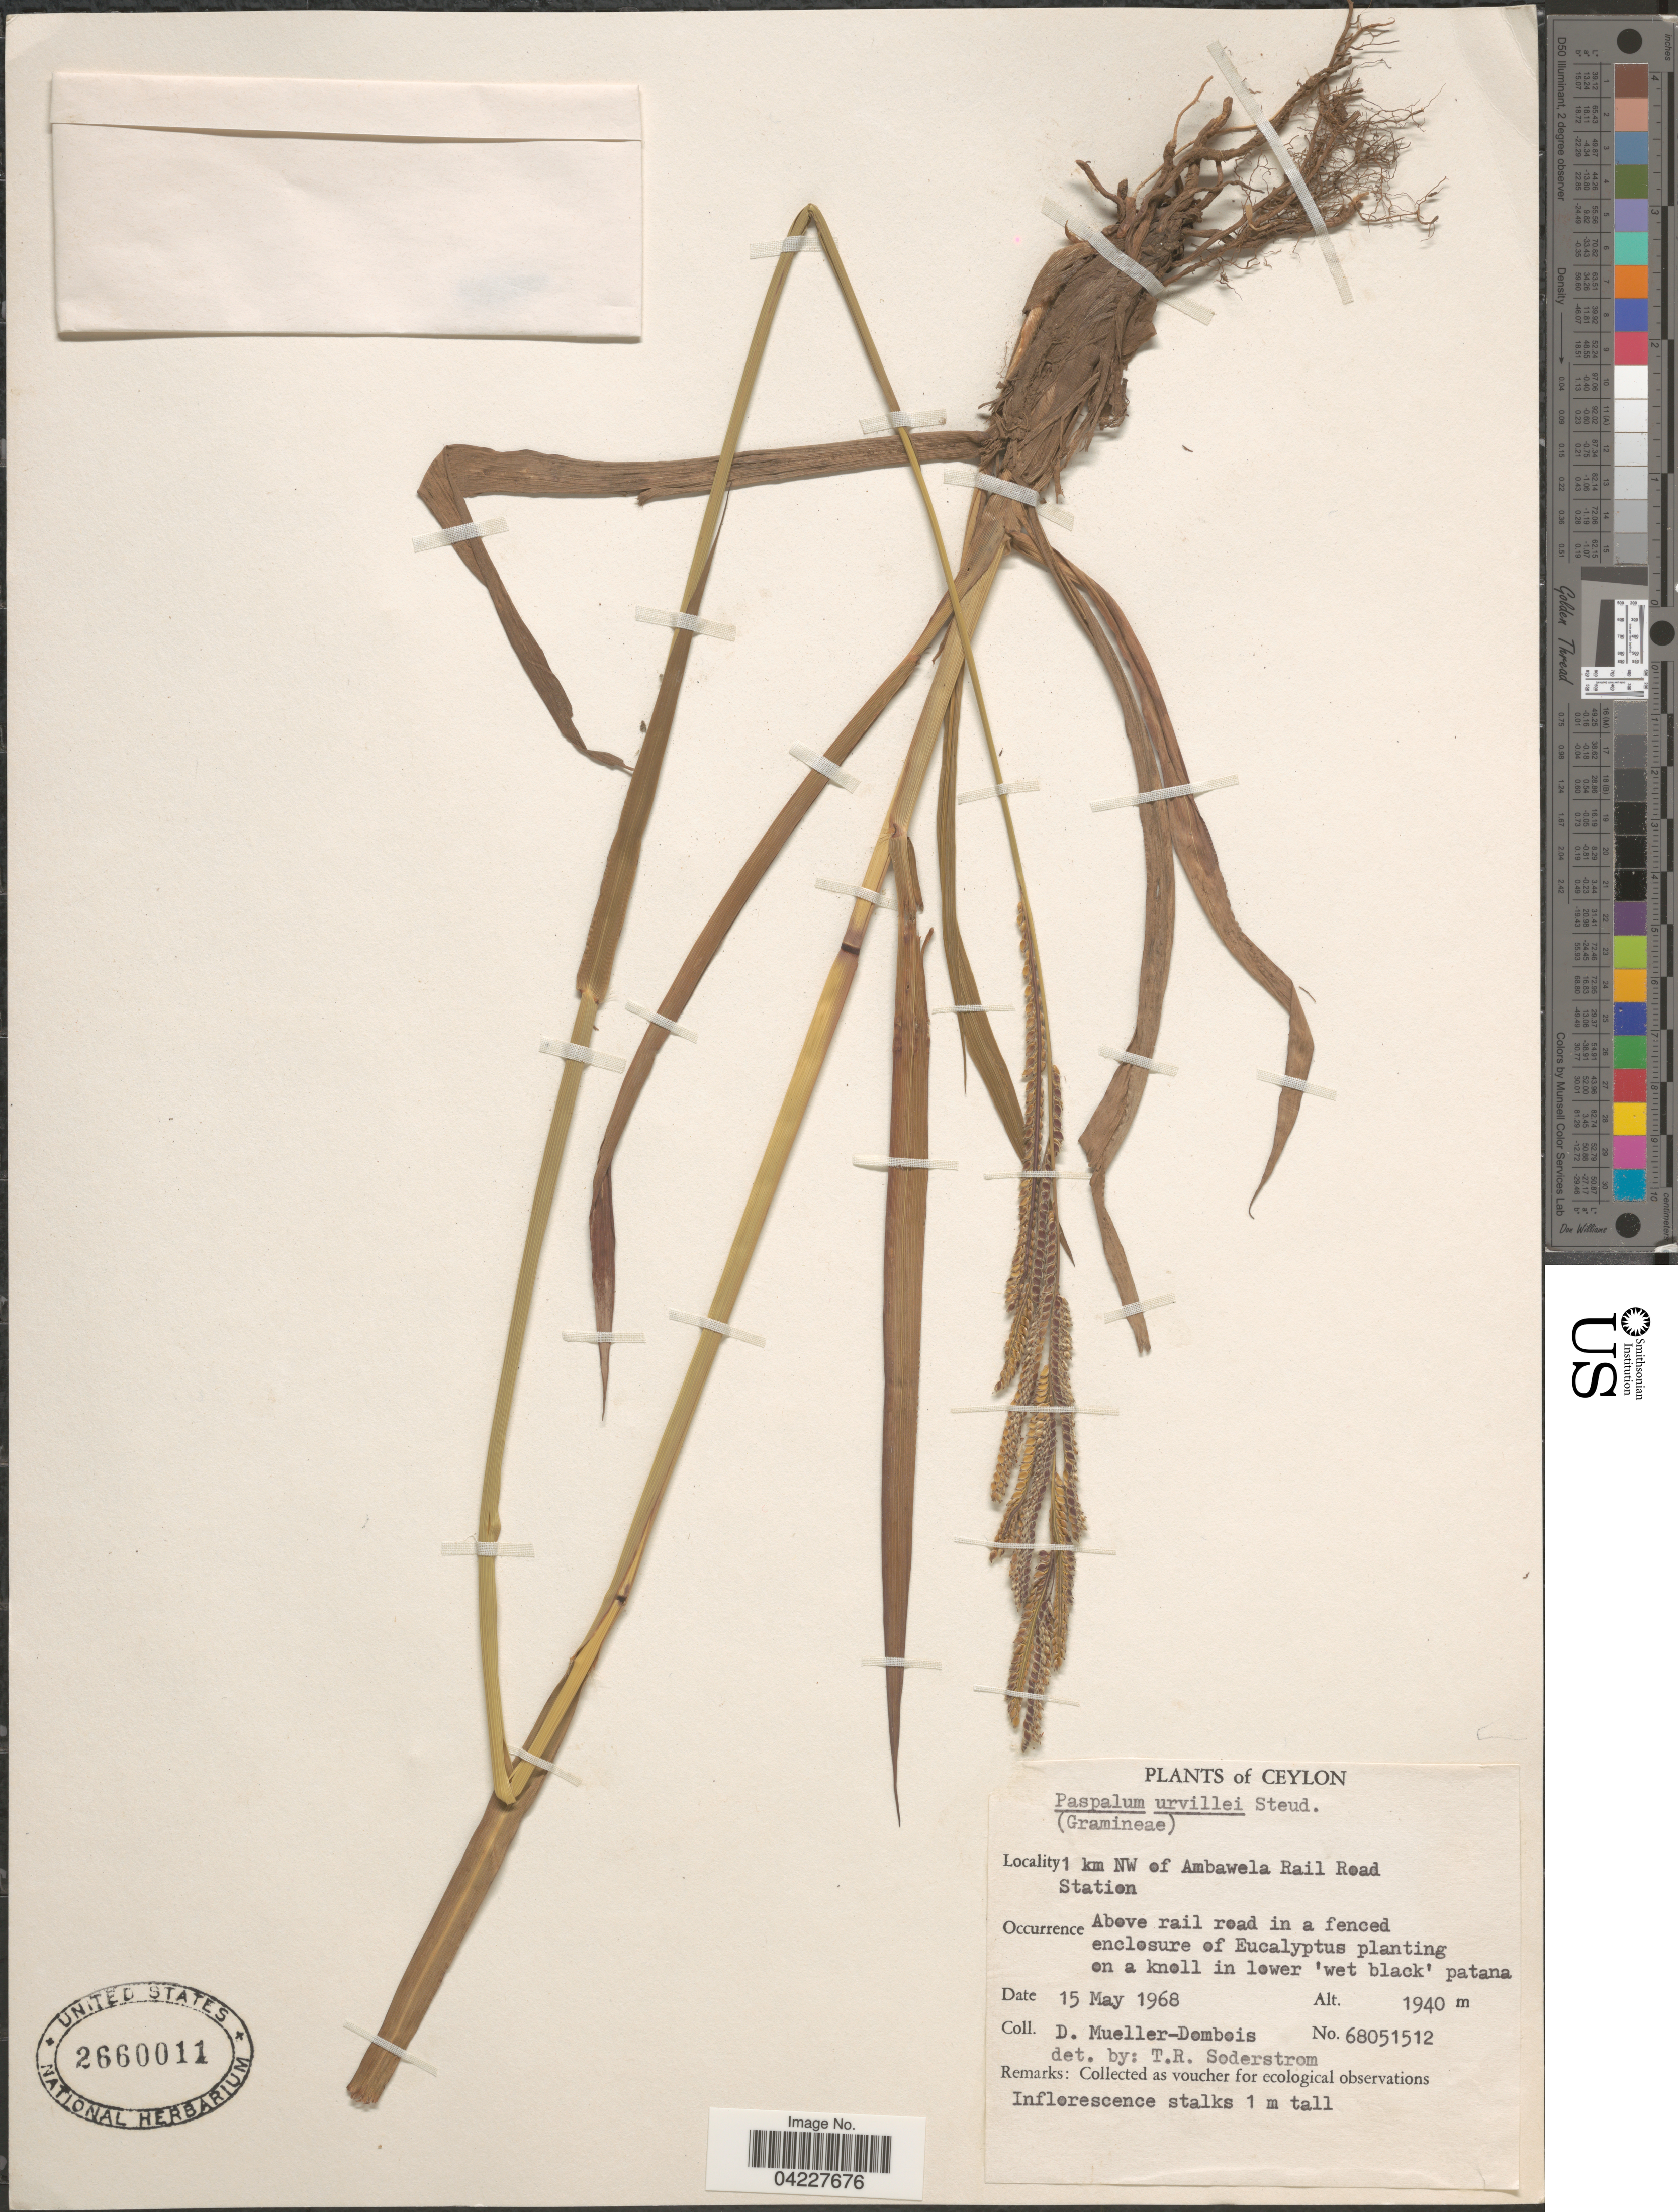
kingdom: Plantae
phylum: Tracheophyta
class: Liliopsida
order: Poales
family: Poaceae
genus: Paspalum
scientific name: Paspalum urvillei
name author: Steud.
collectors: D. Mueller-Dombois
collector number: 68051512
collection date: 1968-05-15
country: Sri Lanka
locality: Ceylon. 1 km NW of Ambawela Rail Road Station.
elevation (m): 1940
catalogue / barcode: US 2660011